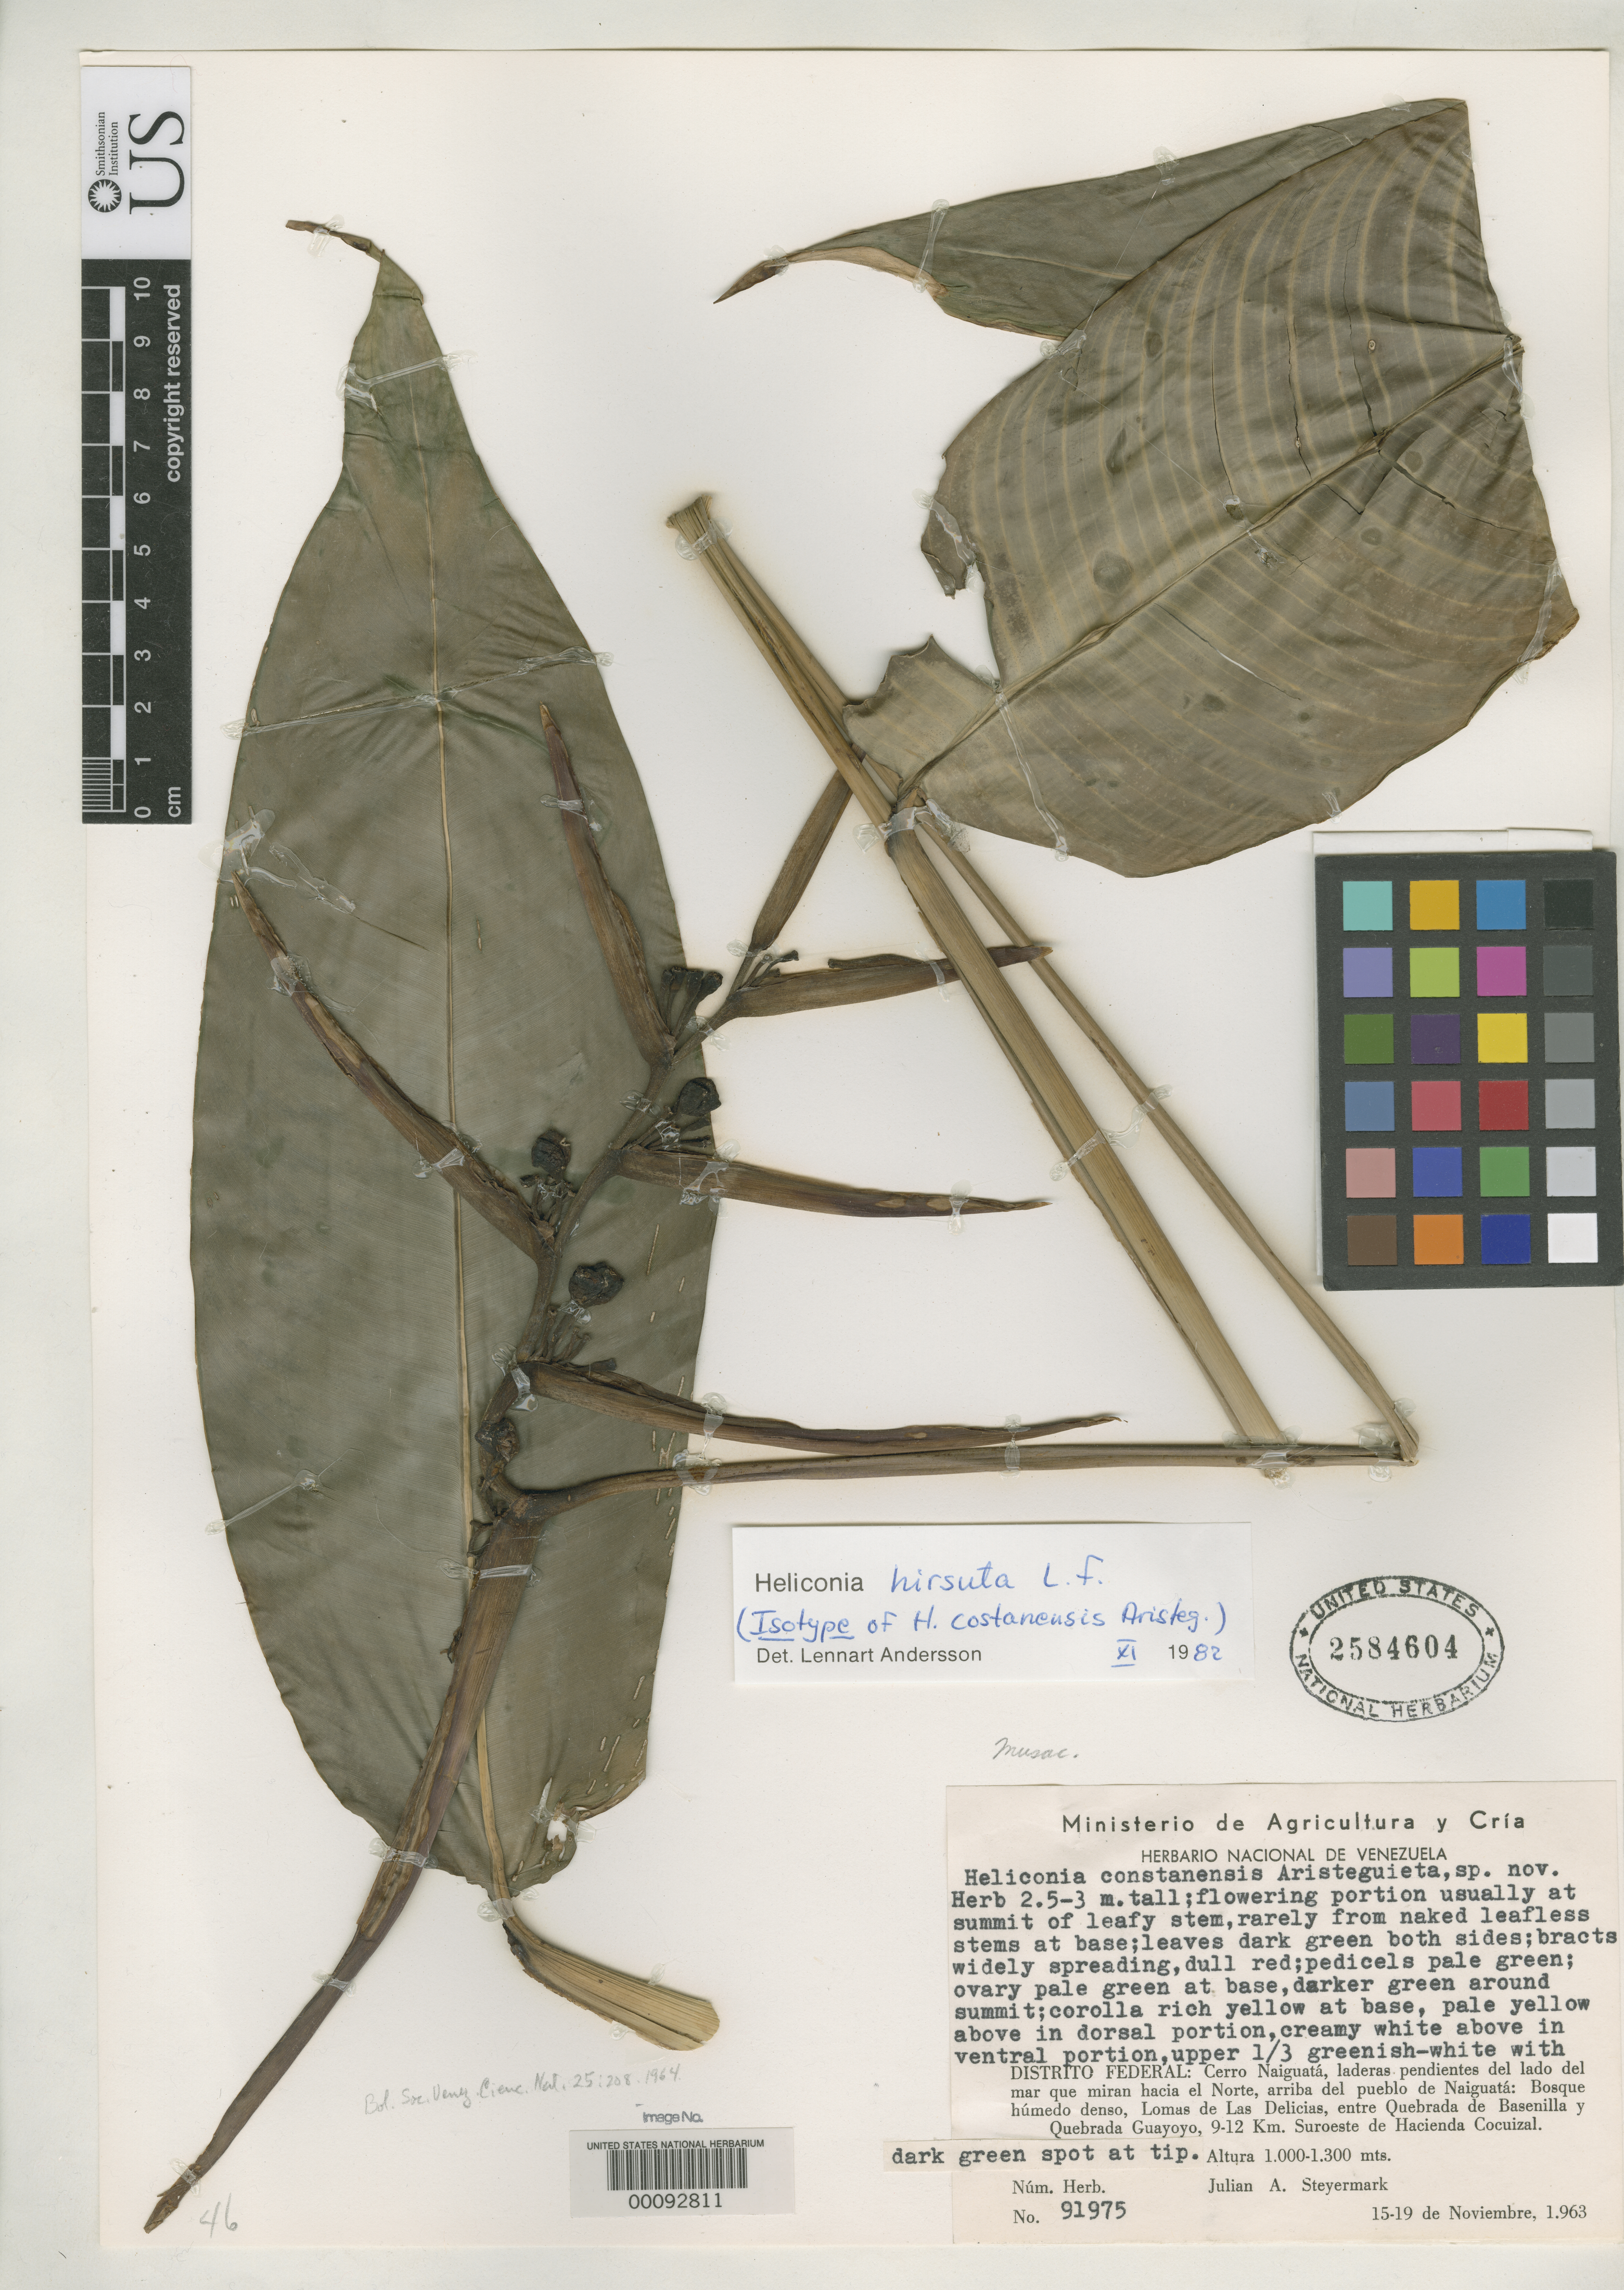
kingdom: Plantae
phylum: Tracheophyta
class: Liliopsida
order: Zingiberales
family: Heliconiaceae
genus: Heliconia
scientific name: Heliconia costanensis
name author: Aristeg.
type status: Isotype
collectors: J. Steyermark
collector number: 91975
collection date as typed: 15 Nov 1963 to 19 Nov 1963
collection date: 1963-11-15/1963-11-19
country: Venezuela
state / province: Distrito Federal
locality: Cerro Naiguata.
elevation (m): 1000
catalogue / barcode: US 2584604